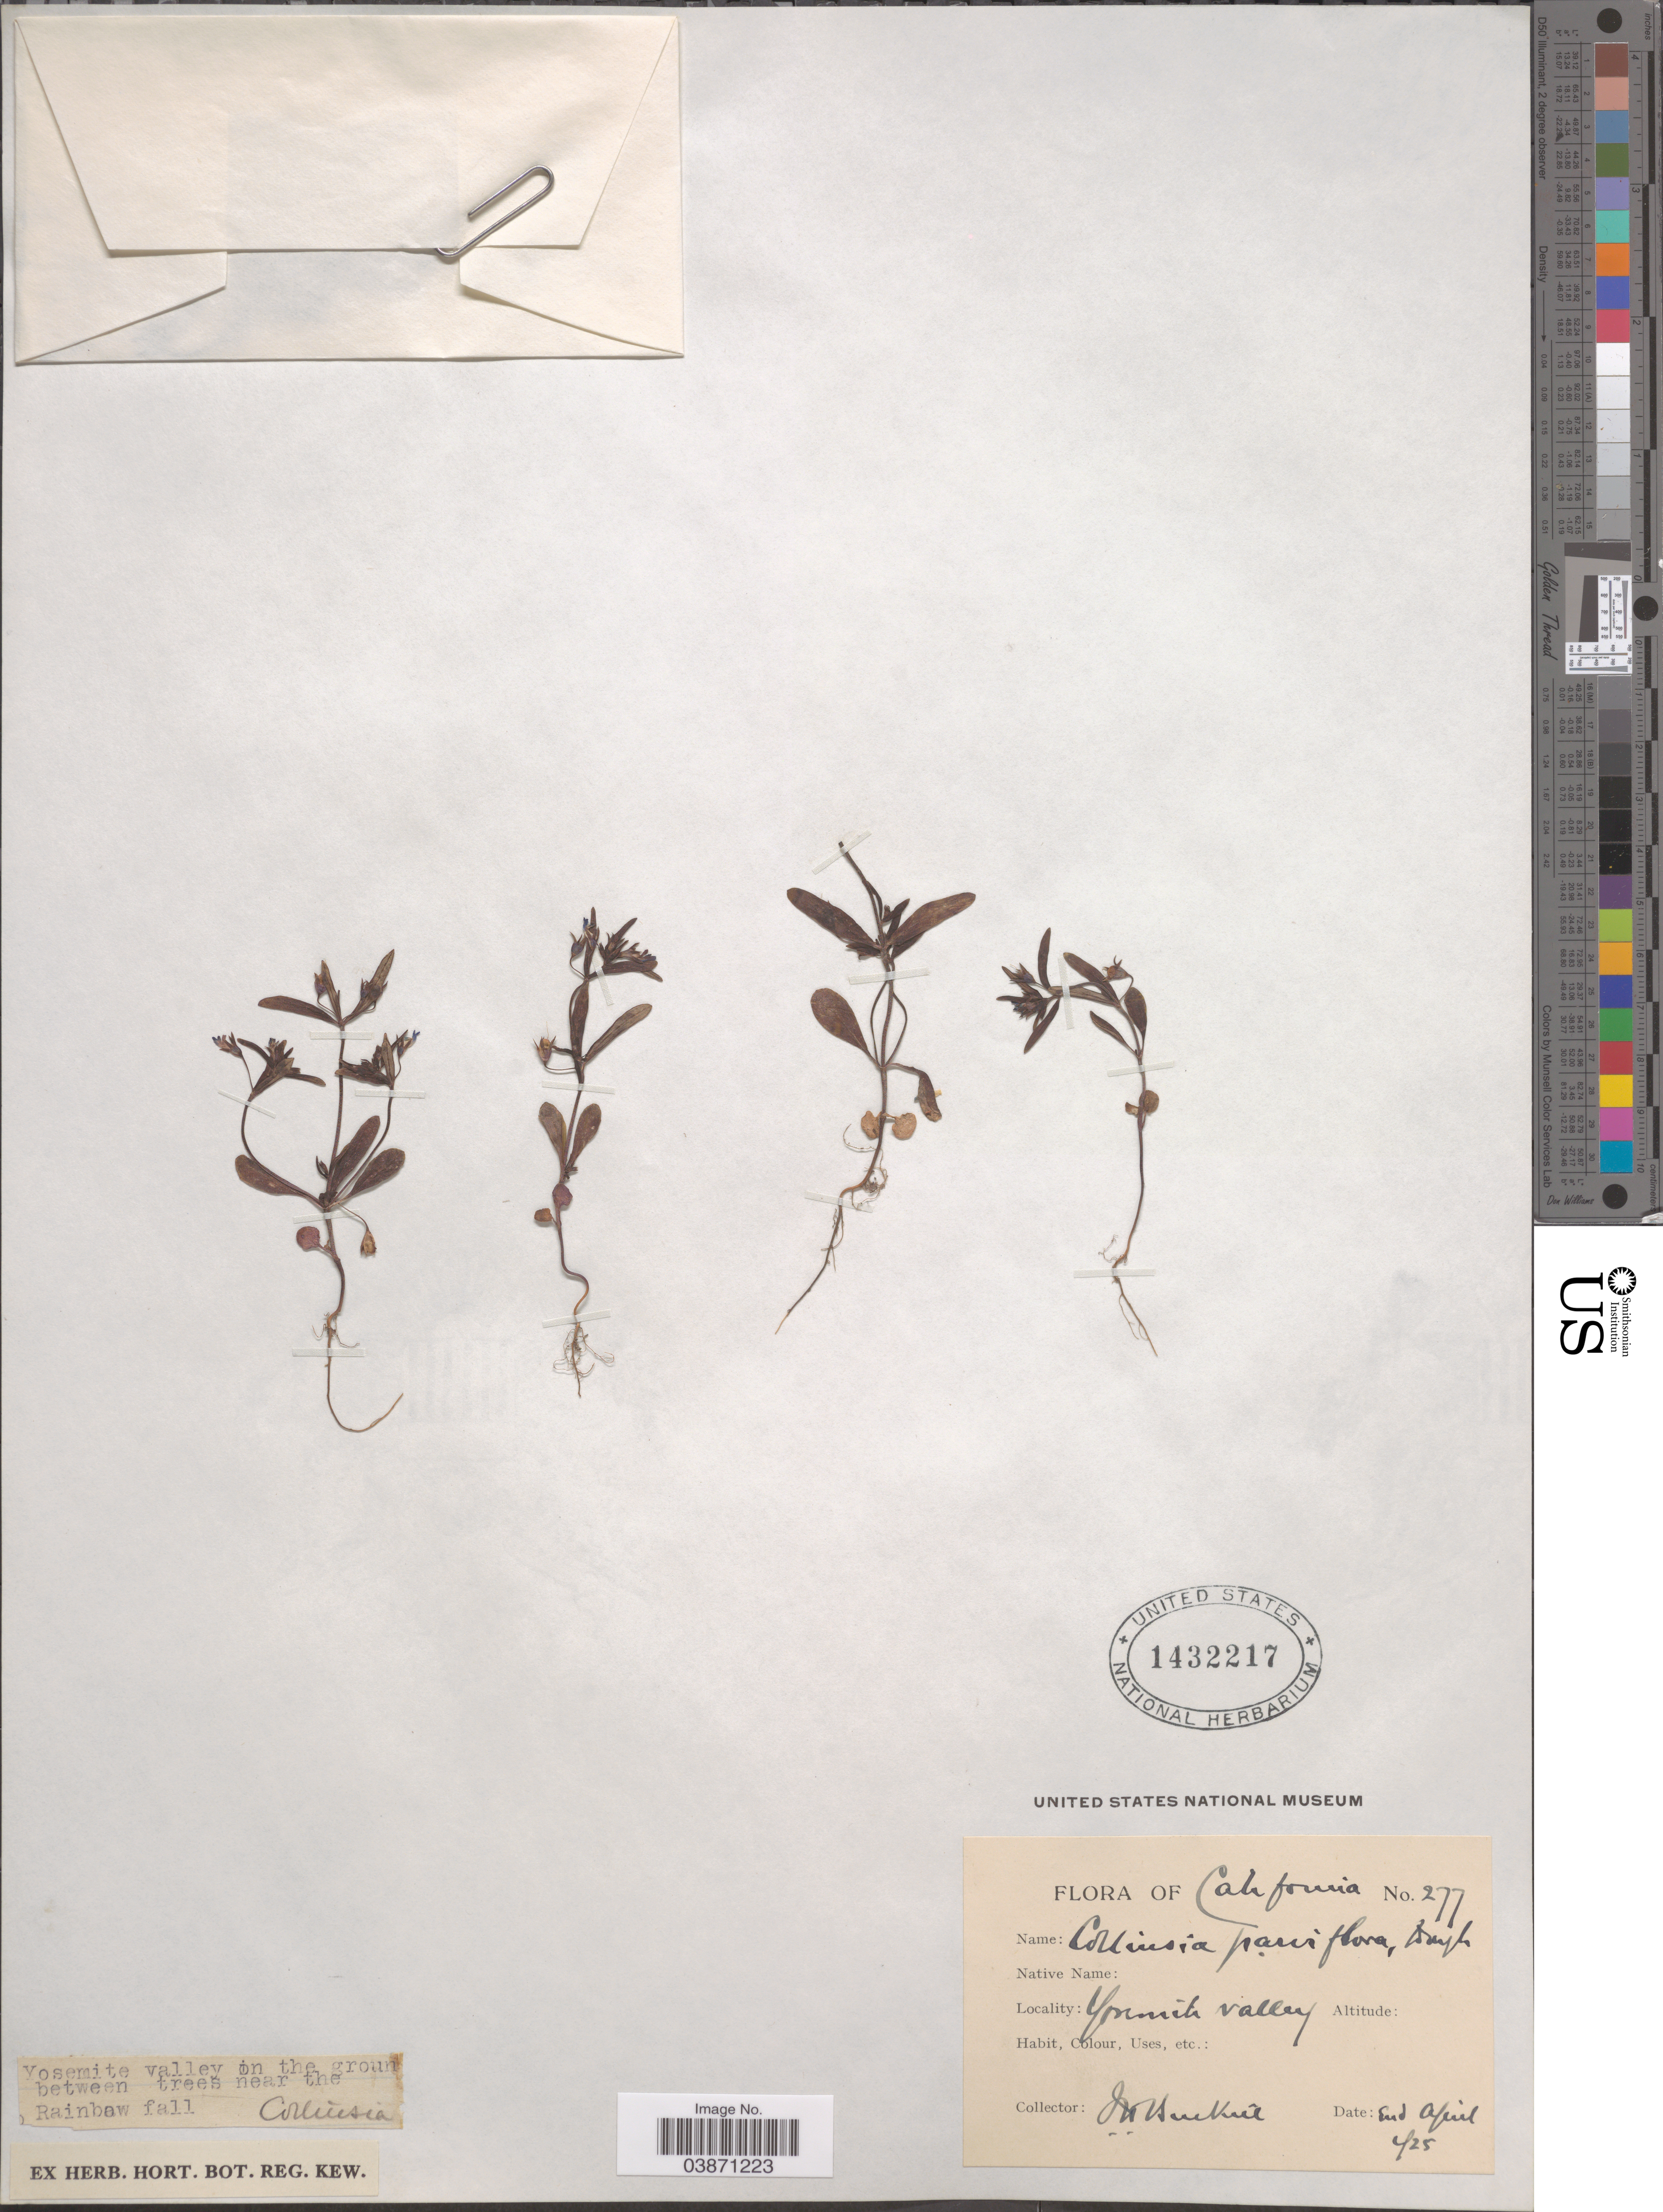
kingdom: Plantae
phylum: Tracheophyta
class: Magnoliopsida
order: Lamiales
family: Plantaginaceae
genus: Collinsia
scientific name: Collinsia parviflora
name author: Douglas ex Lindl.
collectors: I. H. Burkill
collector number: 277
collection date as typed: End April 1925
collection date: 1925-04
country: United States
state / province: California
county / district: Mariposa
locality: Yosemite valley. Near the Rainbow fall.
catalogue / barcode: US 1432217